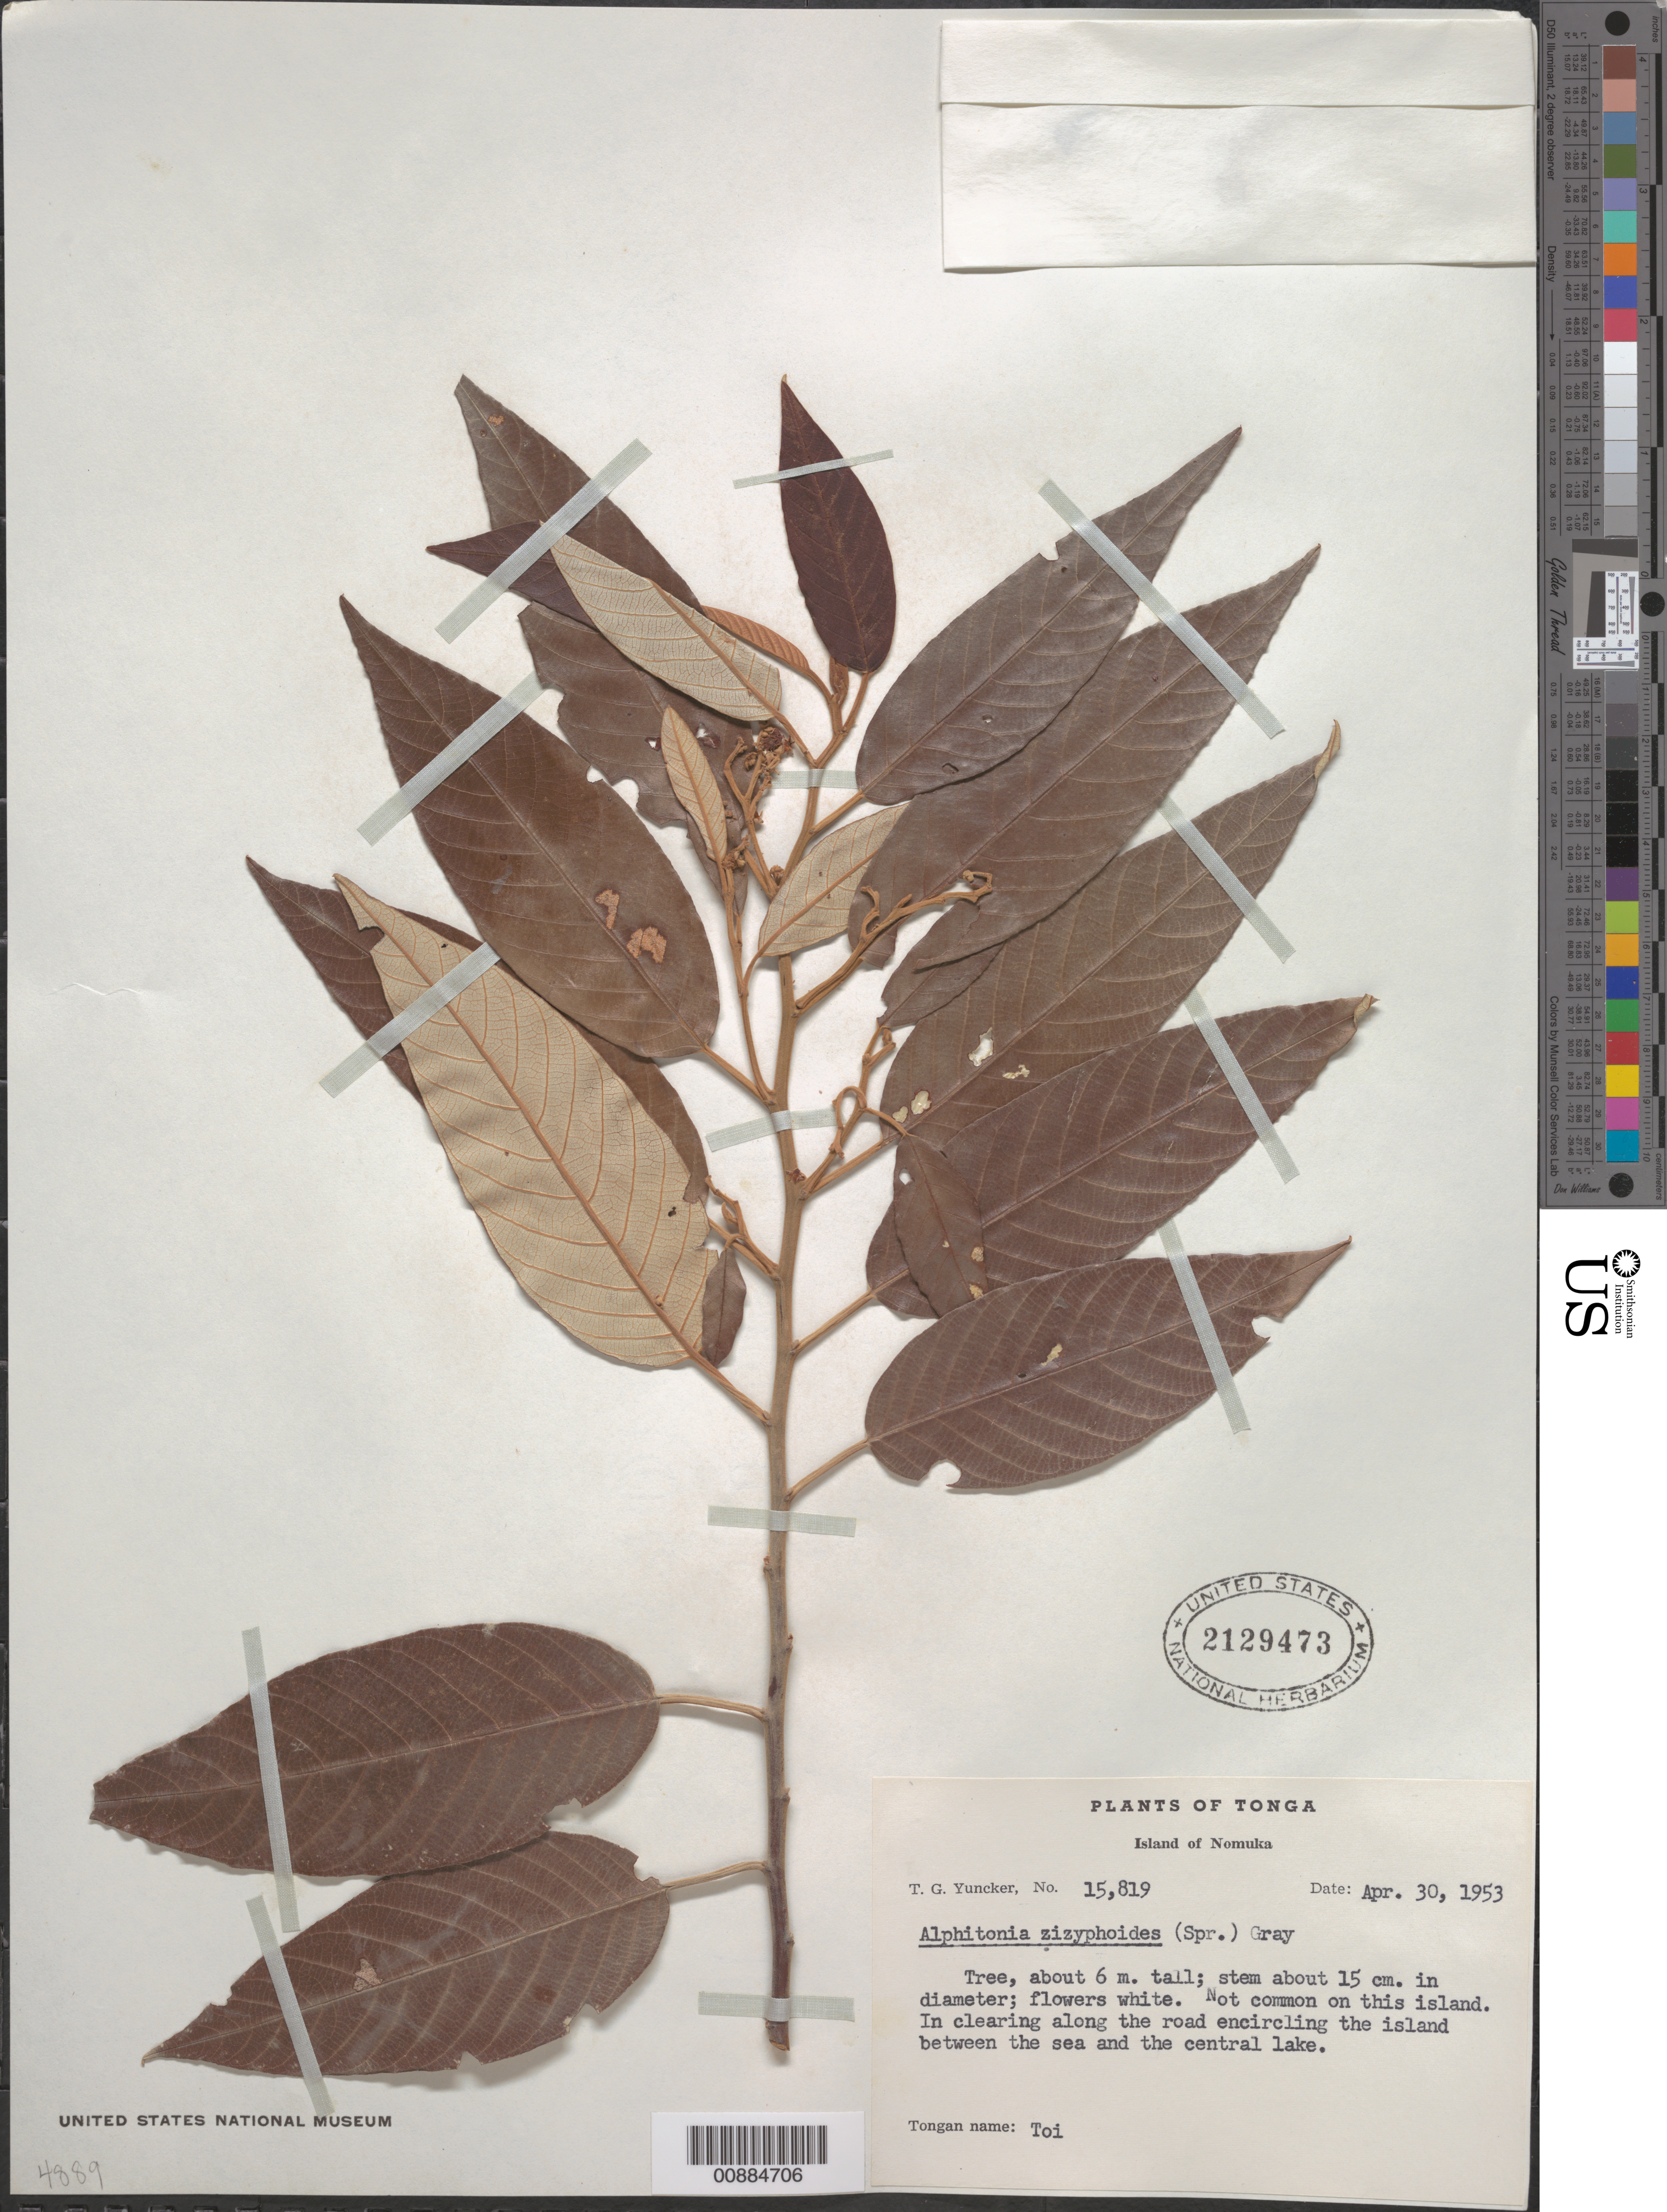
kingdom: Plantae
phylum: Tracheophyta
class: Magnoliopsida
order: Rosales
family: Rhamnaceae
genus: Alphitonia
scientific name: Alphitonia zizyphoides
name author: (Sol. ex Spreng.) A. Gray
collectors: T. G. Yuncker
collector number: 15819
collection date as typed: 30 Apr 1953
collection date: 1953-04-30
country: Tonga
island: Nomuka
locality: In clearing along the road encircling the island between the sea and the central lake.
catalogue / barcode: US 2129473